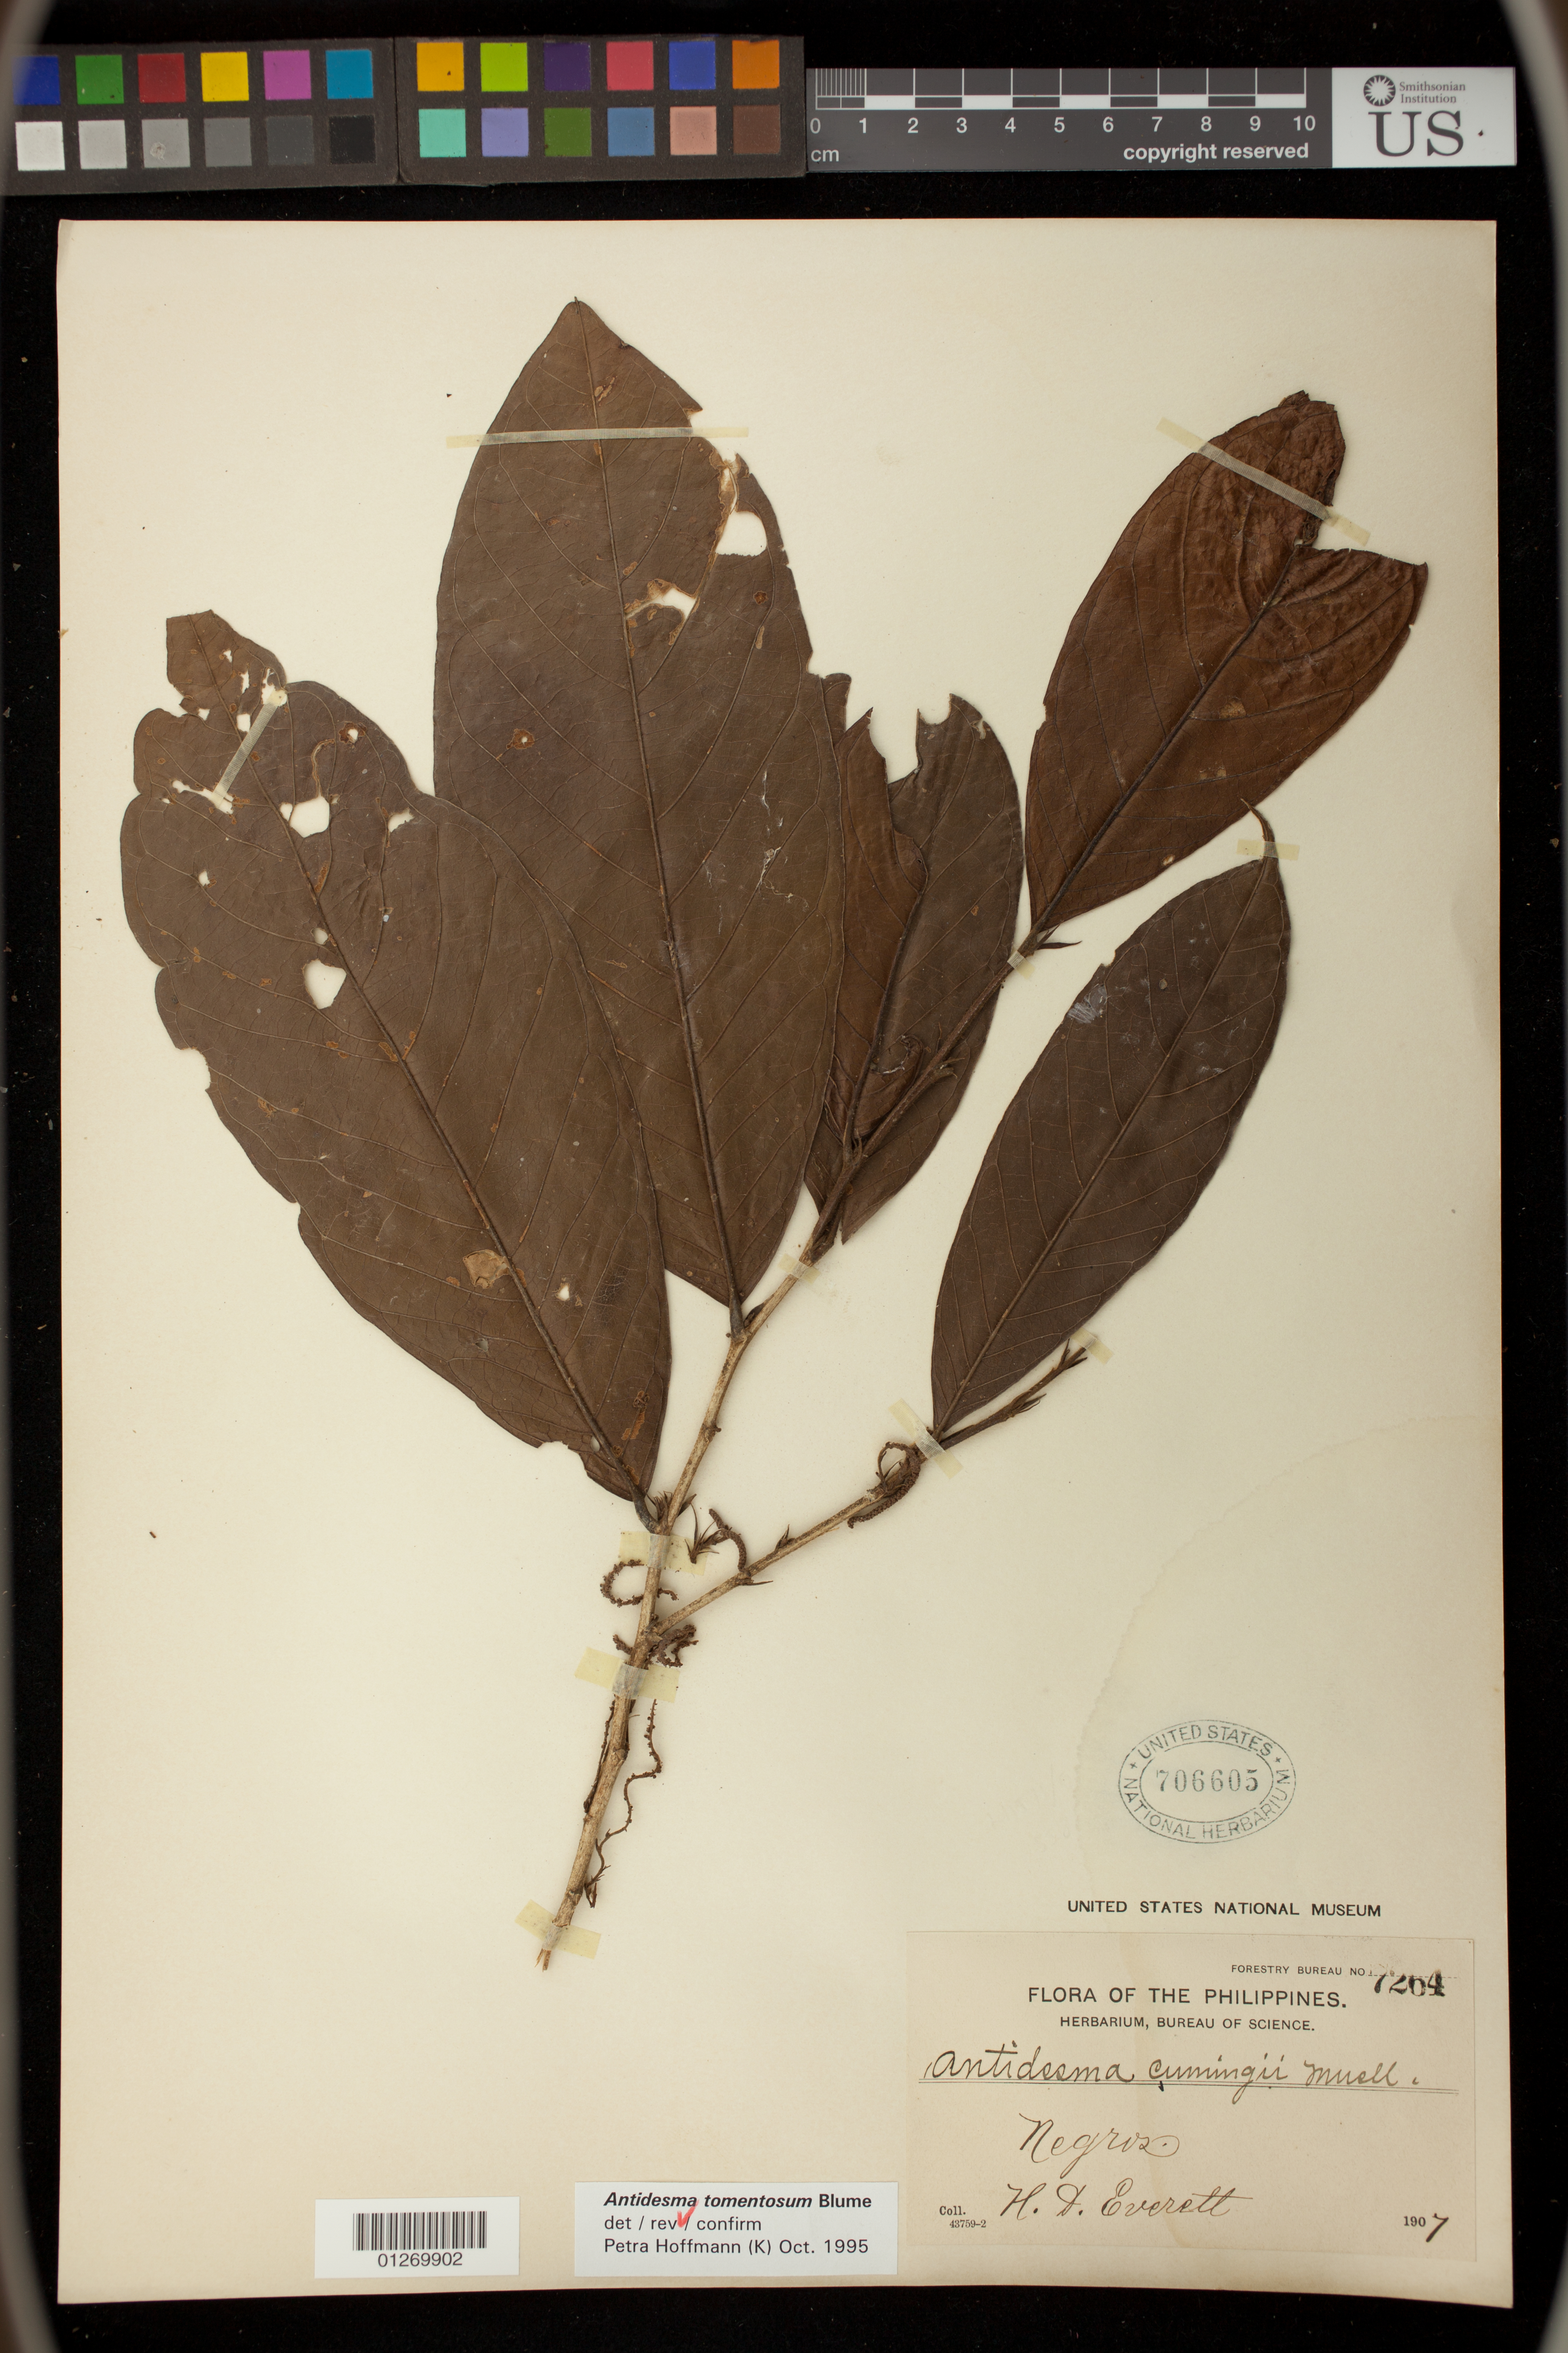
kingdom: Plantae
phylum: Tracheophyta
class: Magnoliopsida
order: Malpighiales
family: Phyllanthaceae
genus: Antidesma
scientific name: Antidesma tomentosum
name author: Blume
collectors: H. Everett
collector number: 43759-2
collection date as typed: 1907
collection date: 1907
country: Philippines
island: Negros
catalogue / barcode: US 706605